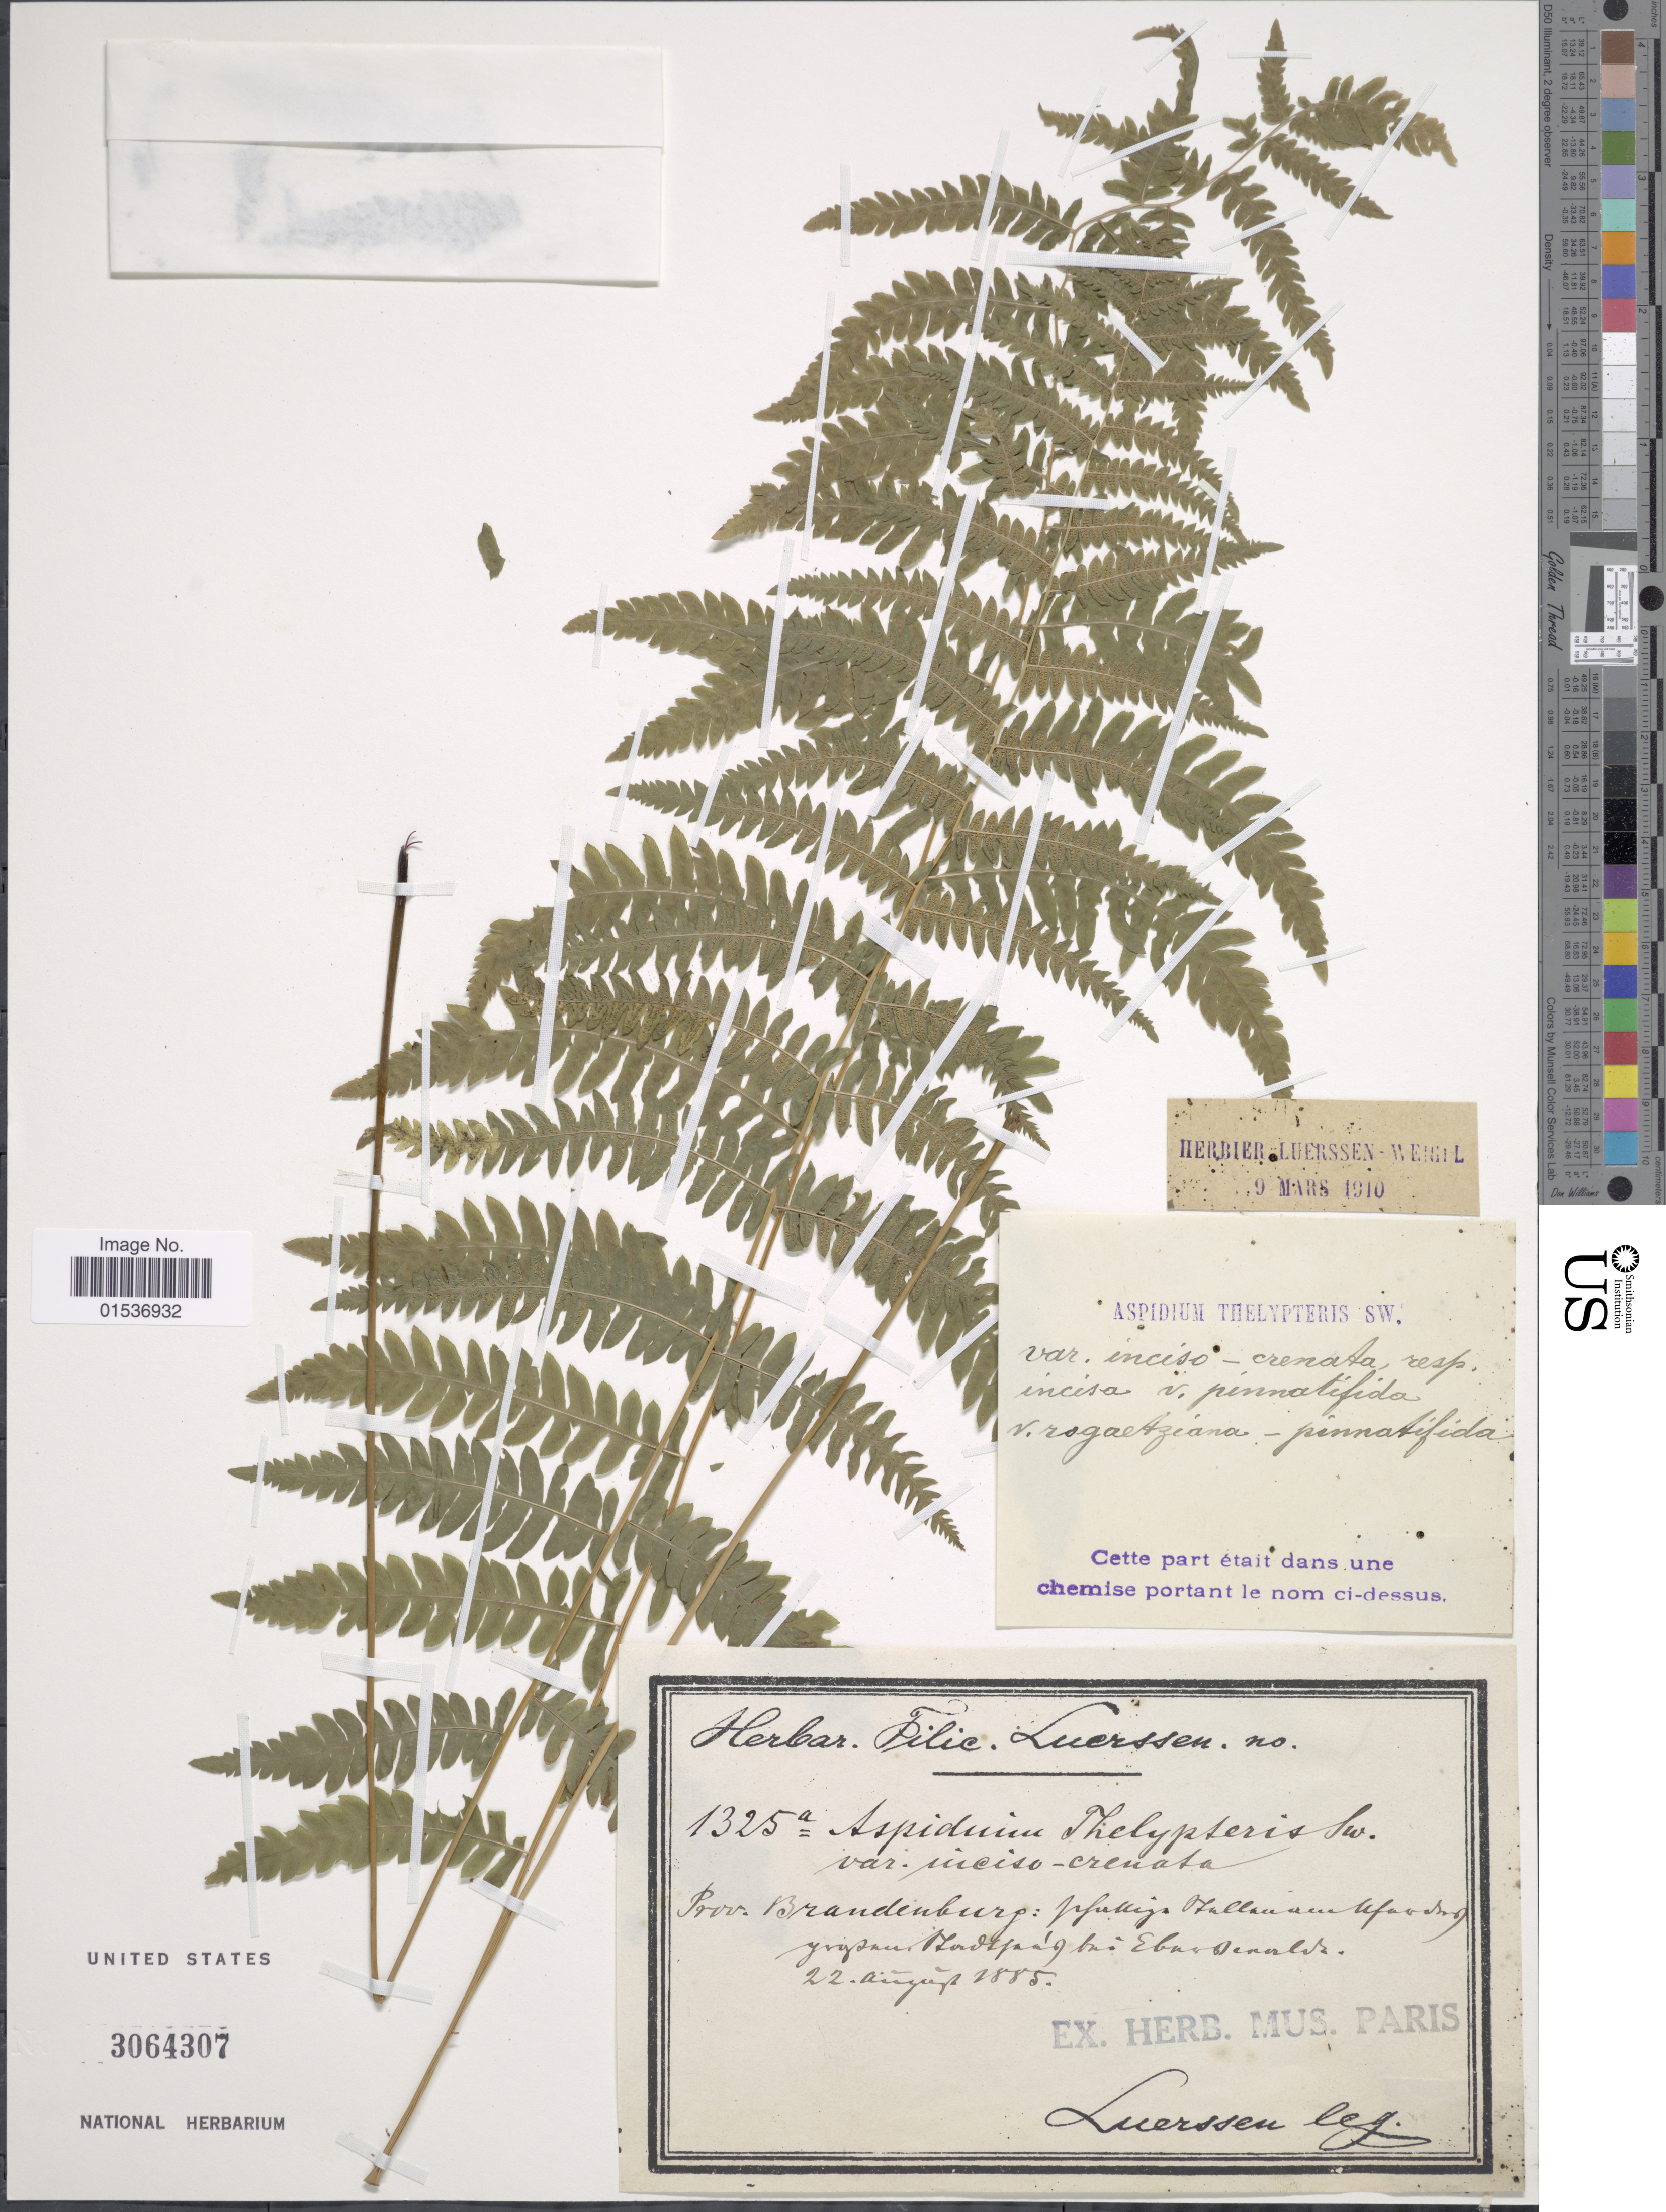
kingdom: Plantae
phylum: Tracheophyta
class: Polypodiopsida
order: Polypodiales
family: Thelypteridaceae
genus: Thelypteris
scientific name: Thelypteris palustris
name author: (Salisb.) Schott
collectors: Luerssen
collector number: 1325a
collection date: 1885-08-22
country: Germany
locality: Prov. Brandenburg: [illegible text].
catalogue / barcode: US 3064307